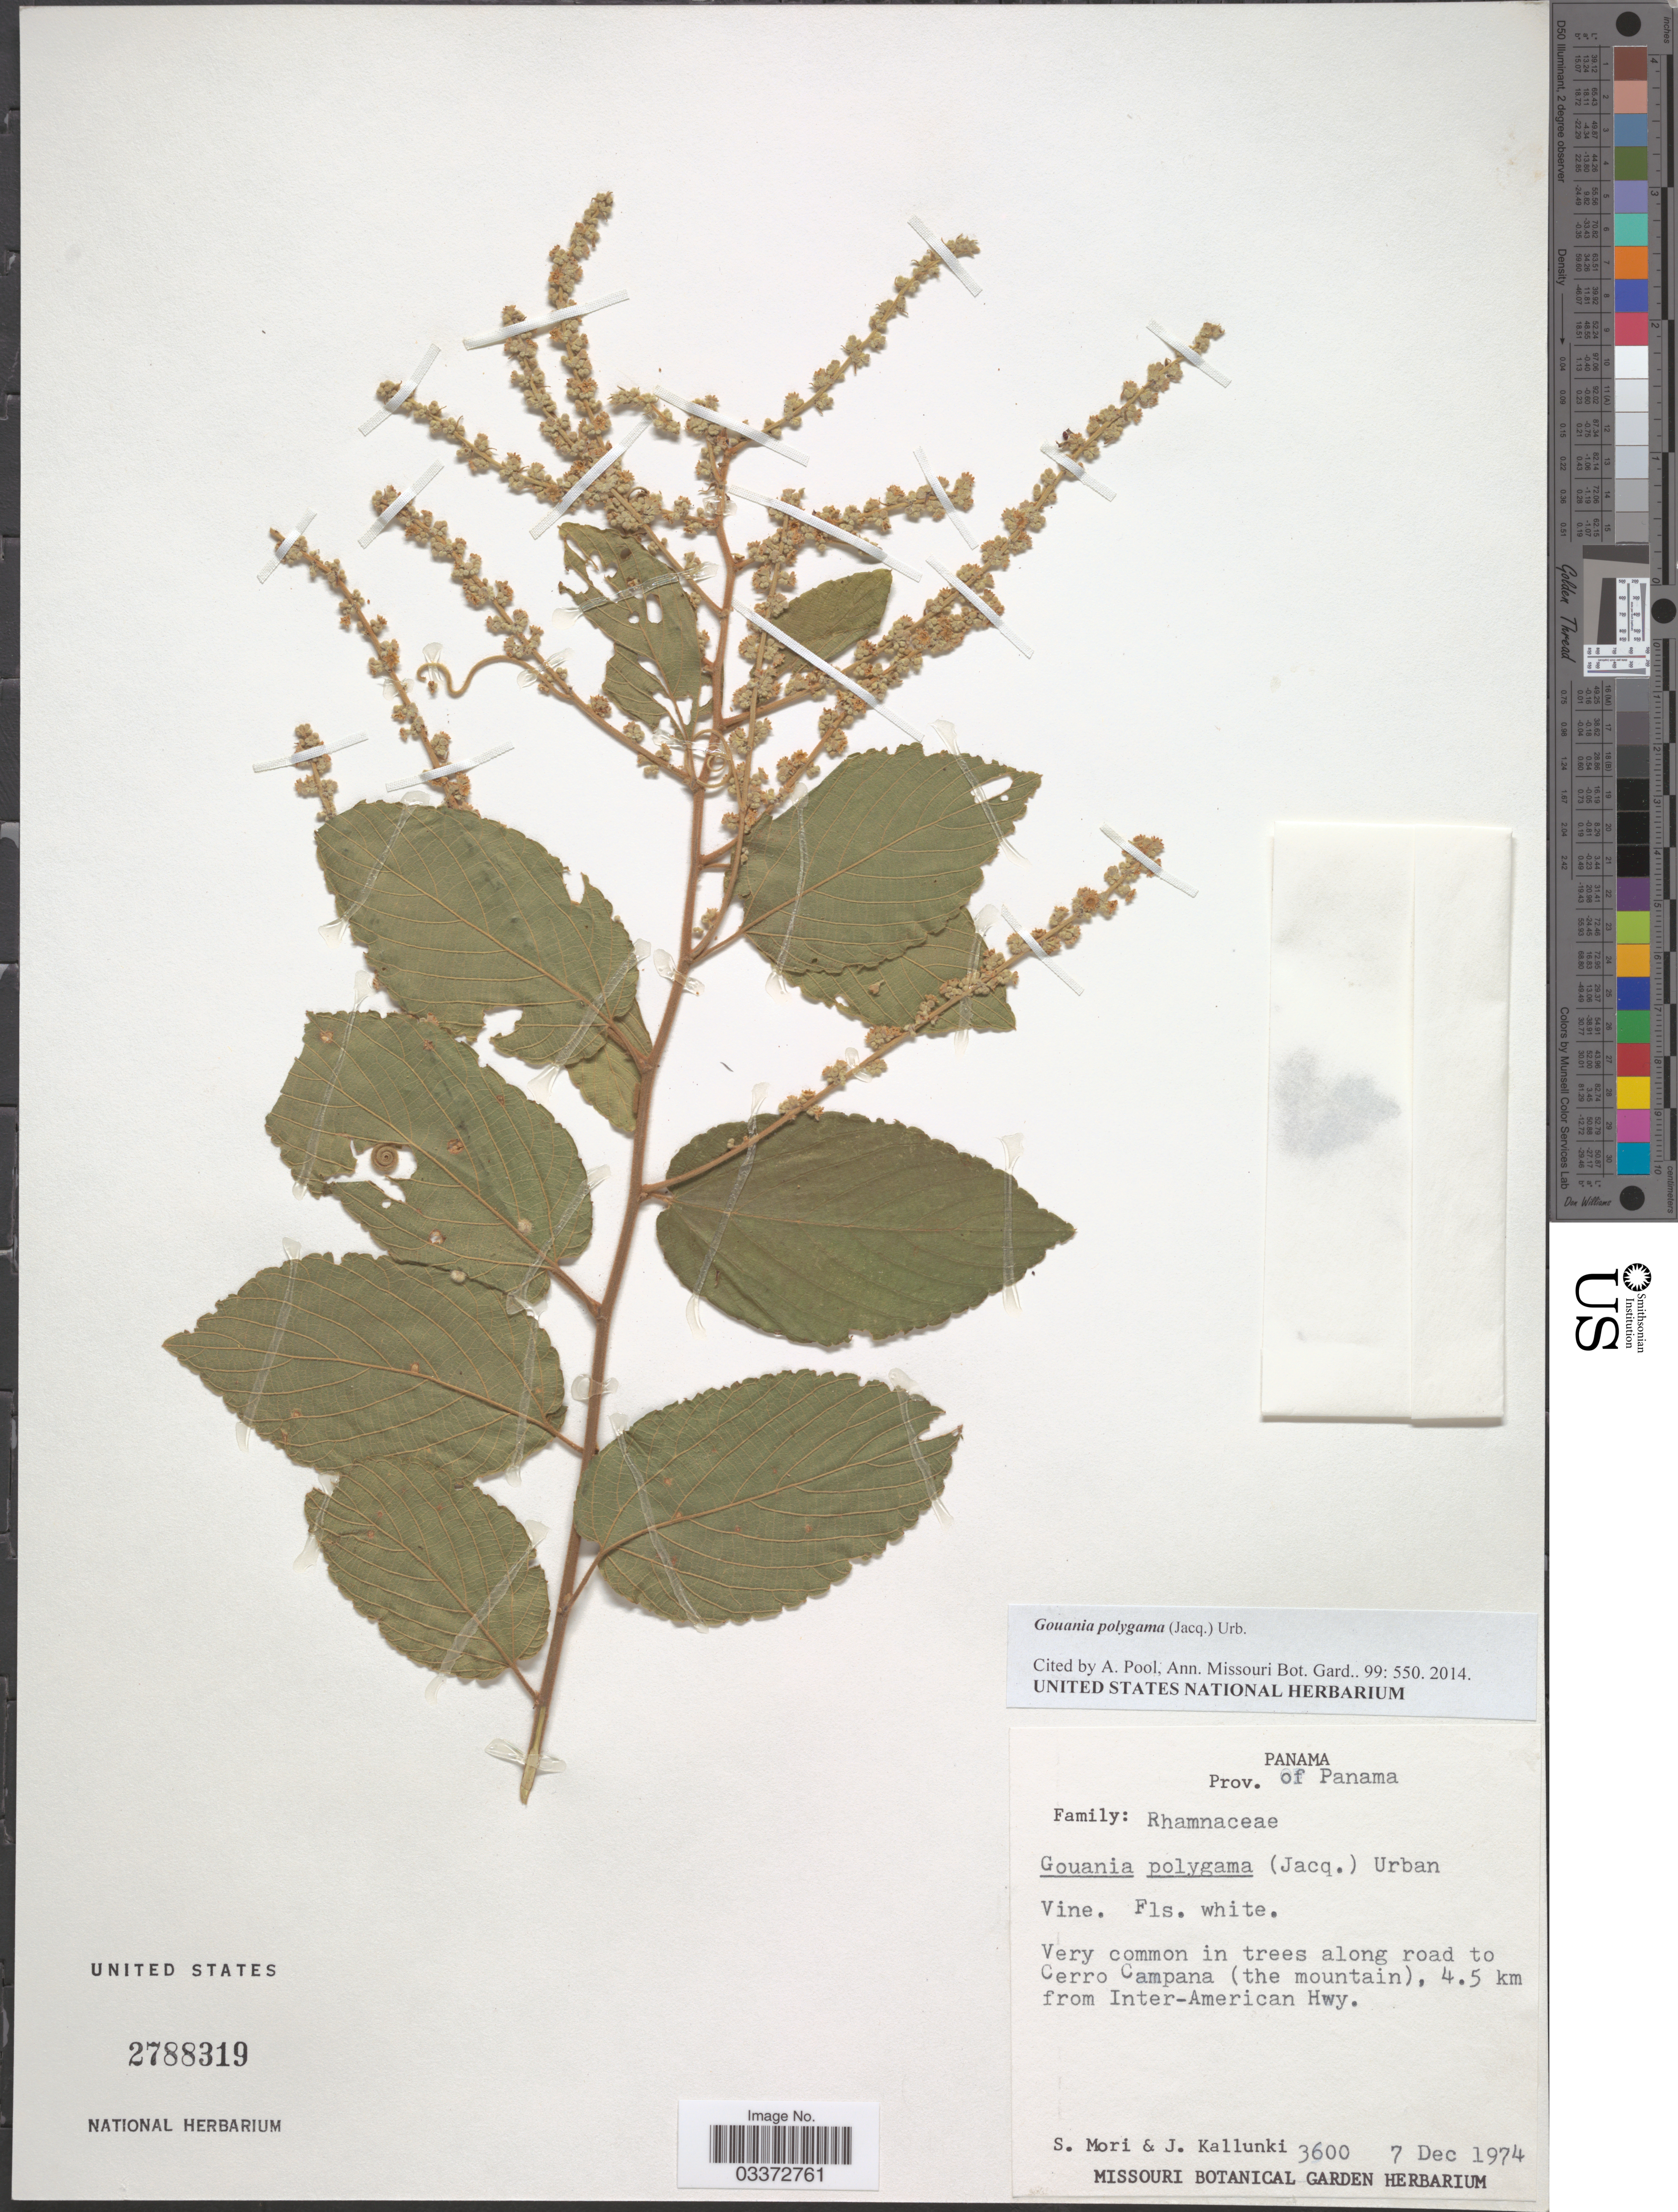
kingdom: Plantae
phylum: Tracheophyta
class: Magnoliopsida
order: Rosales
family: Rhamnaceae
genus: Gouania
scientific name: Gouania polygama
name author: (Jacq.) Urb.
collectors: S. Mori & J. Kallunki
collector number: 3600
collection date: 1974-12-07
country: Panama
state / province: Panamá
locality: Along road to Cerro Campana (the mountain), 4.5 km from Inter-American Hwy.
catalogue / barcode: US 2788319